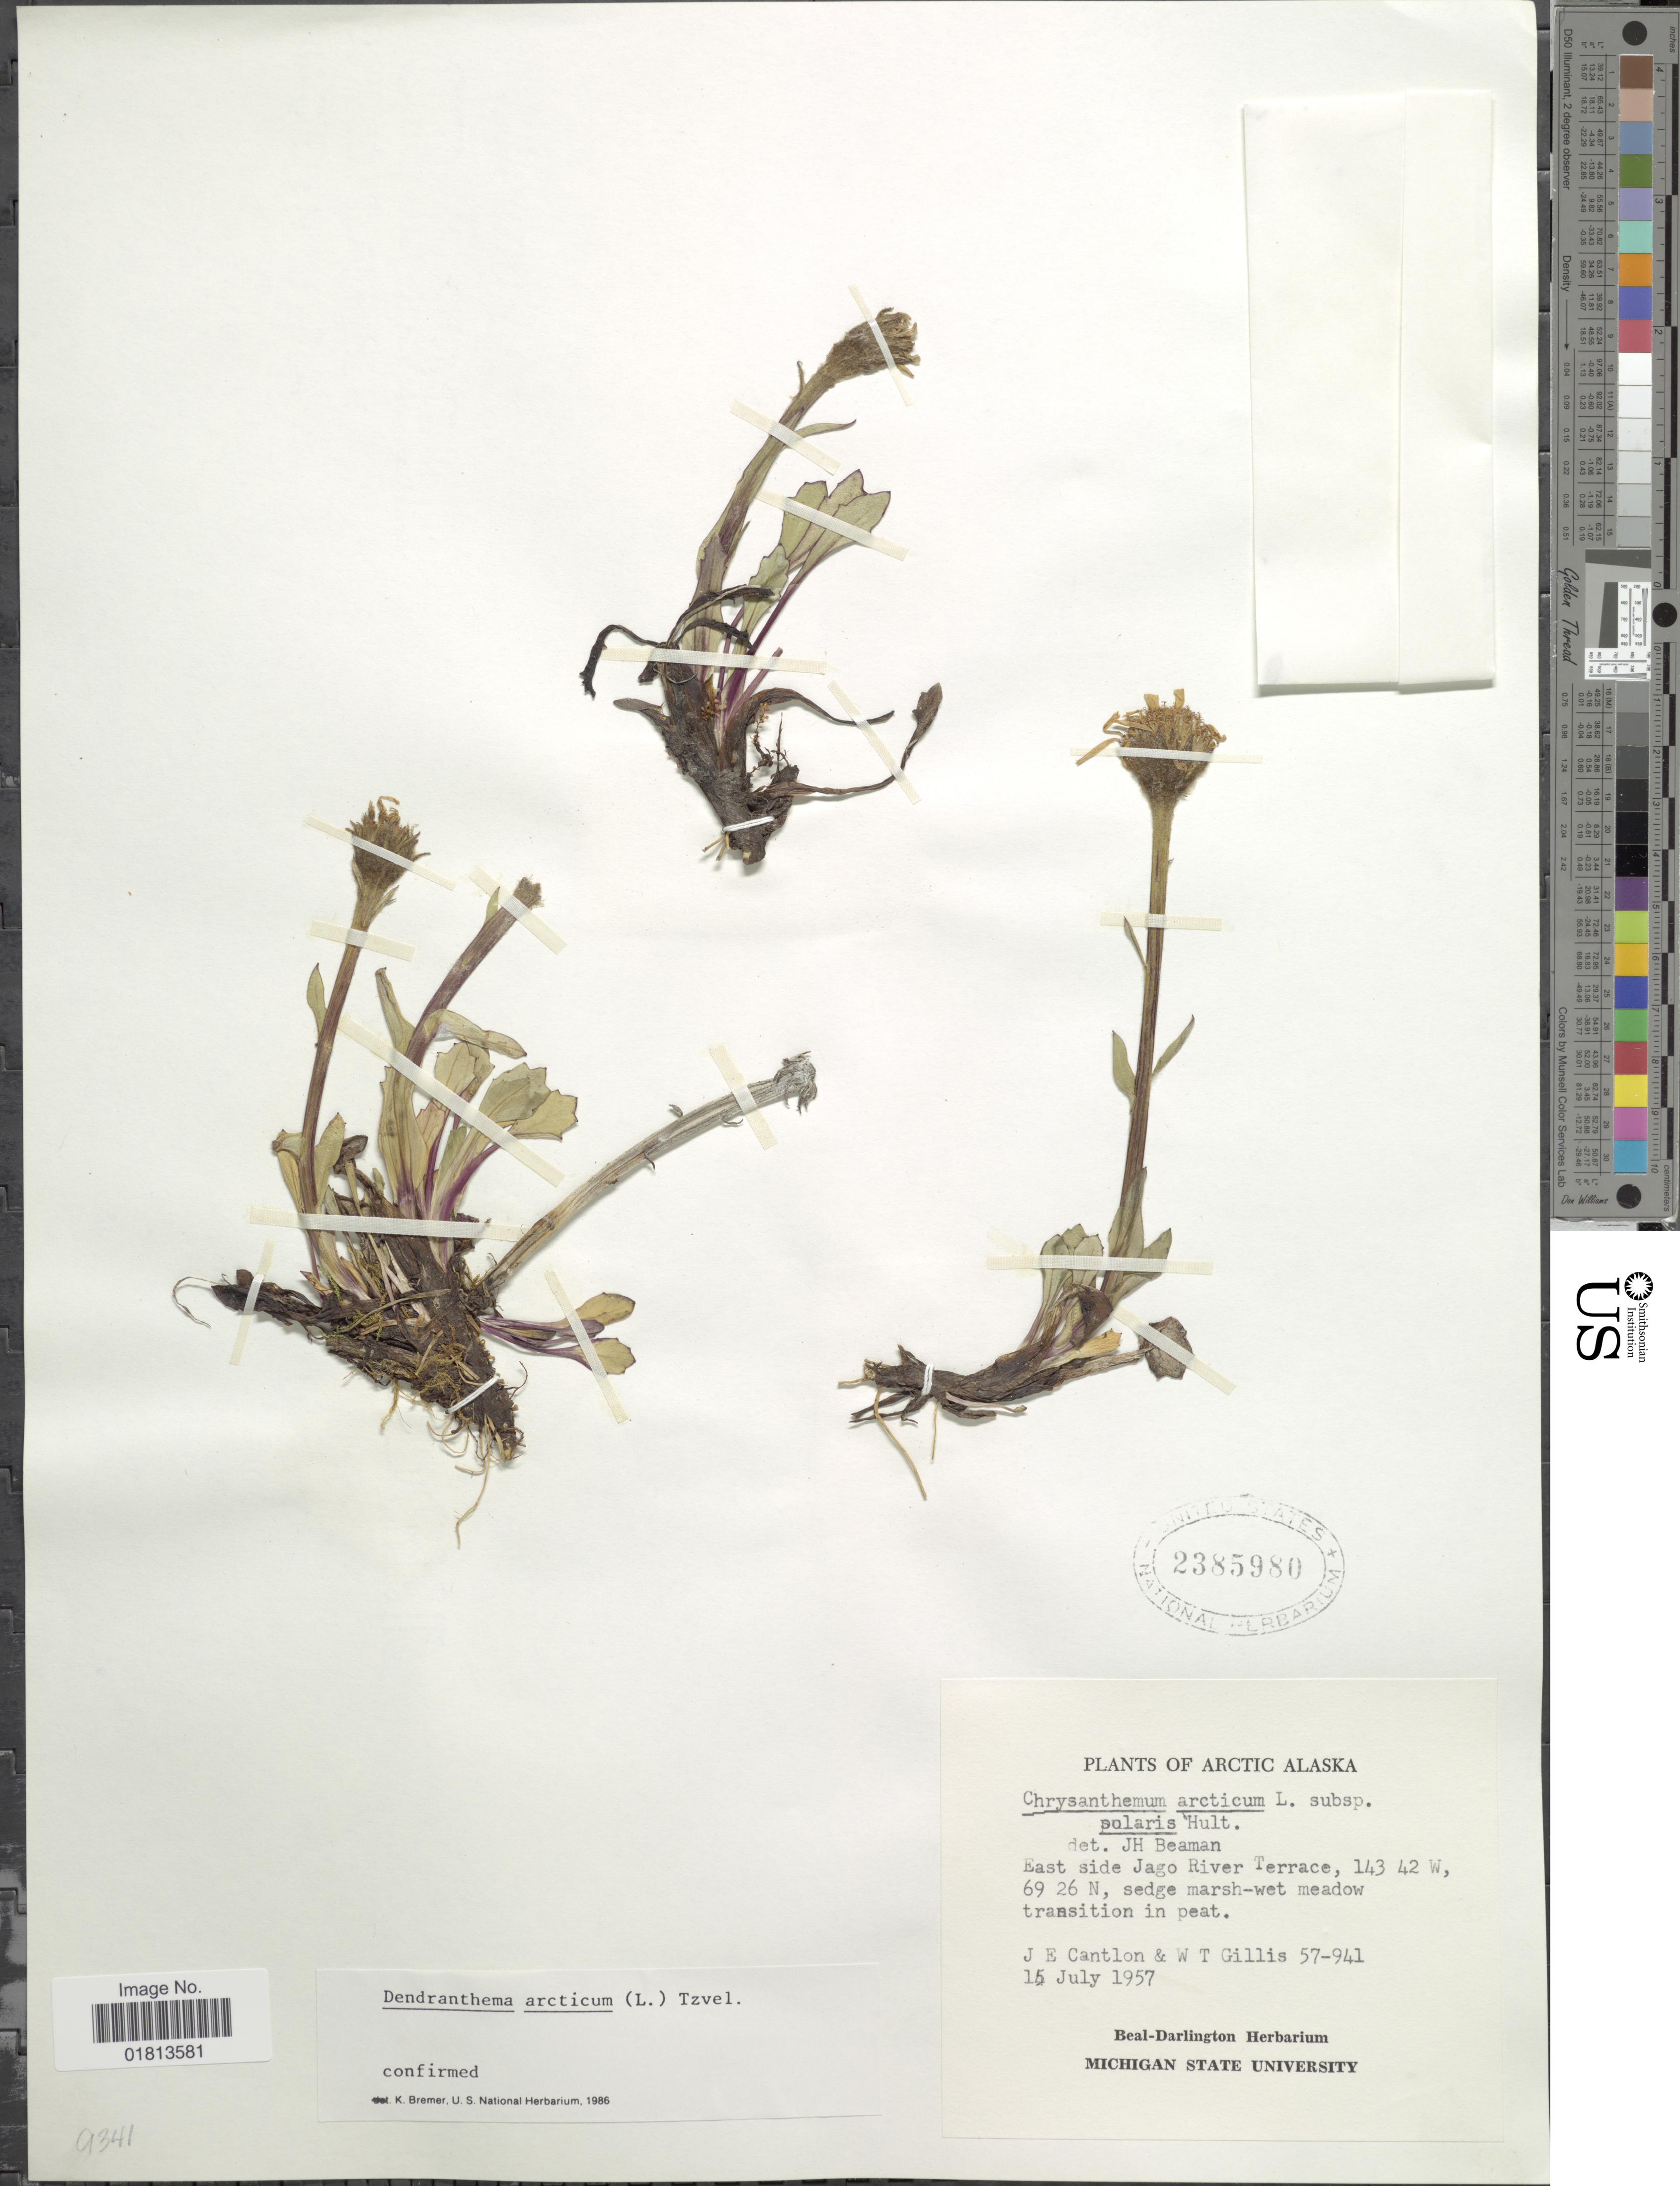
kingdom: Plantae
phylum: Tracheophyta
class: Magnoliopsida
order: Asterales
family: Asteraceae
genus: Dendranthema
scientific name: Dendranthema arcticum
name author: (L.) Tzvelev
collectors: J. Cantlon & W. T. Gillis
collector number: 57-941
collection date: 1957-07-15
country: United States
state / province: Alaska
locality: Arctic Alaska, East side Jago River Terrace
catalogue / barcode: US 2385980